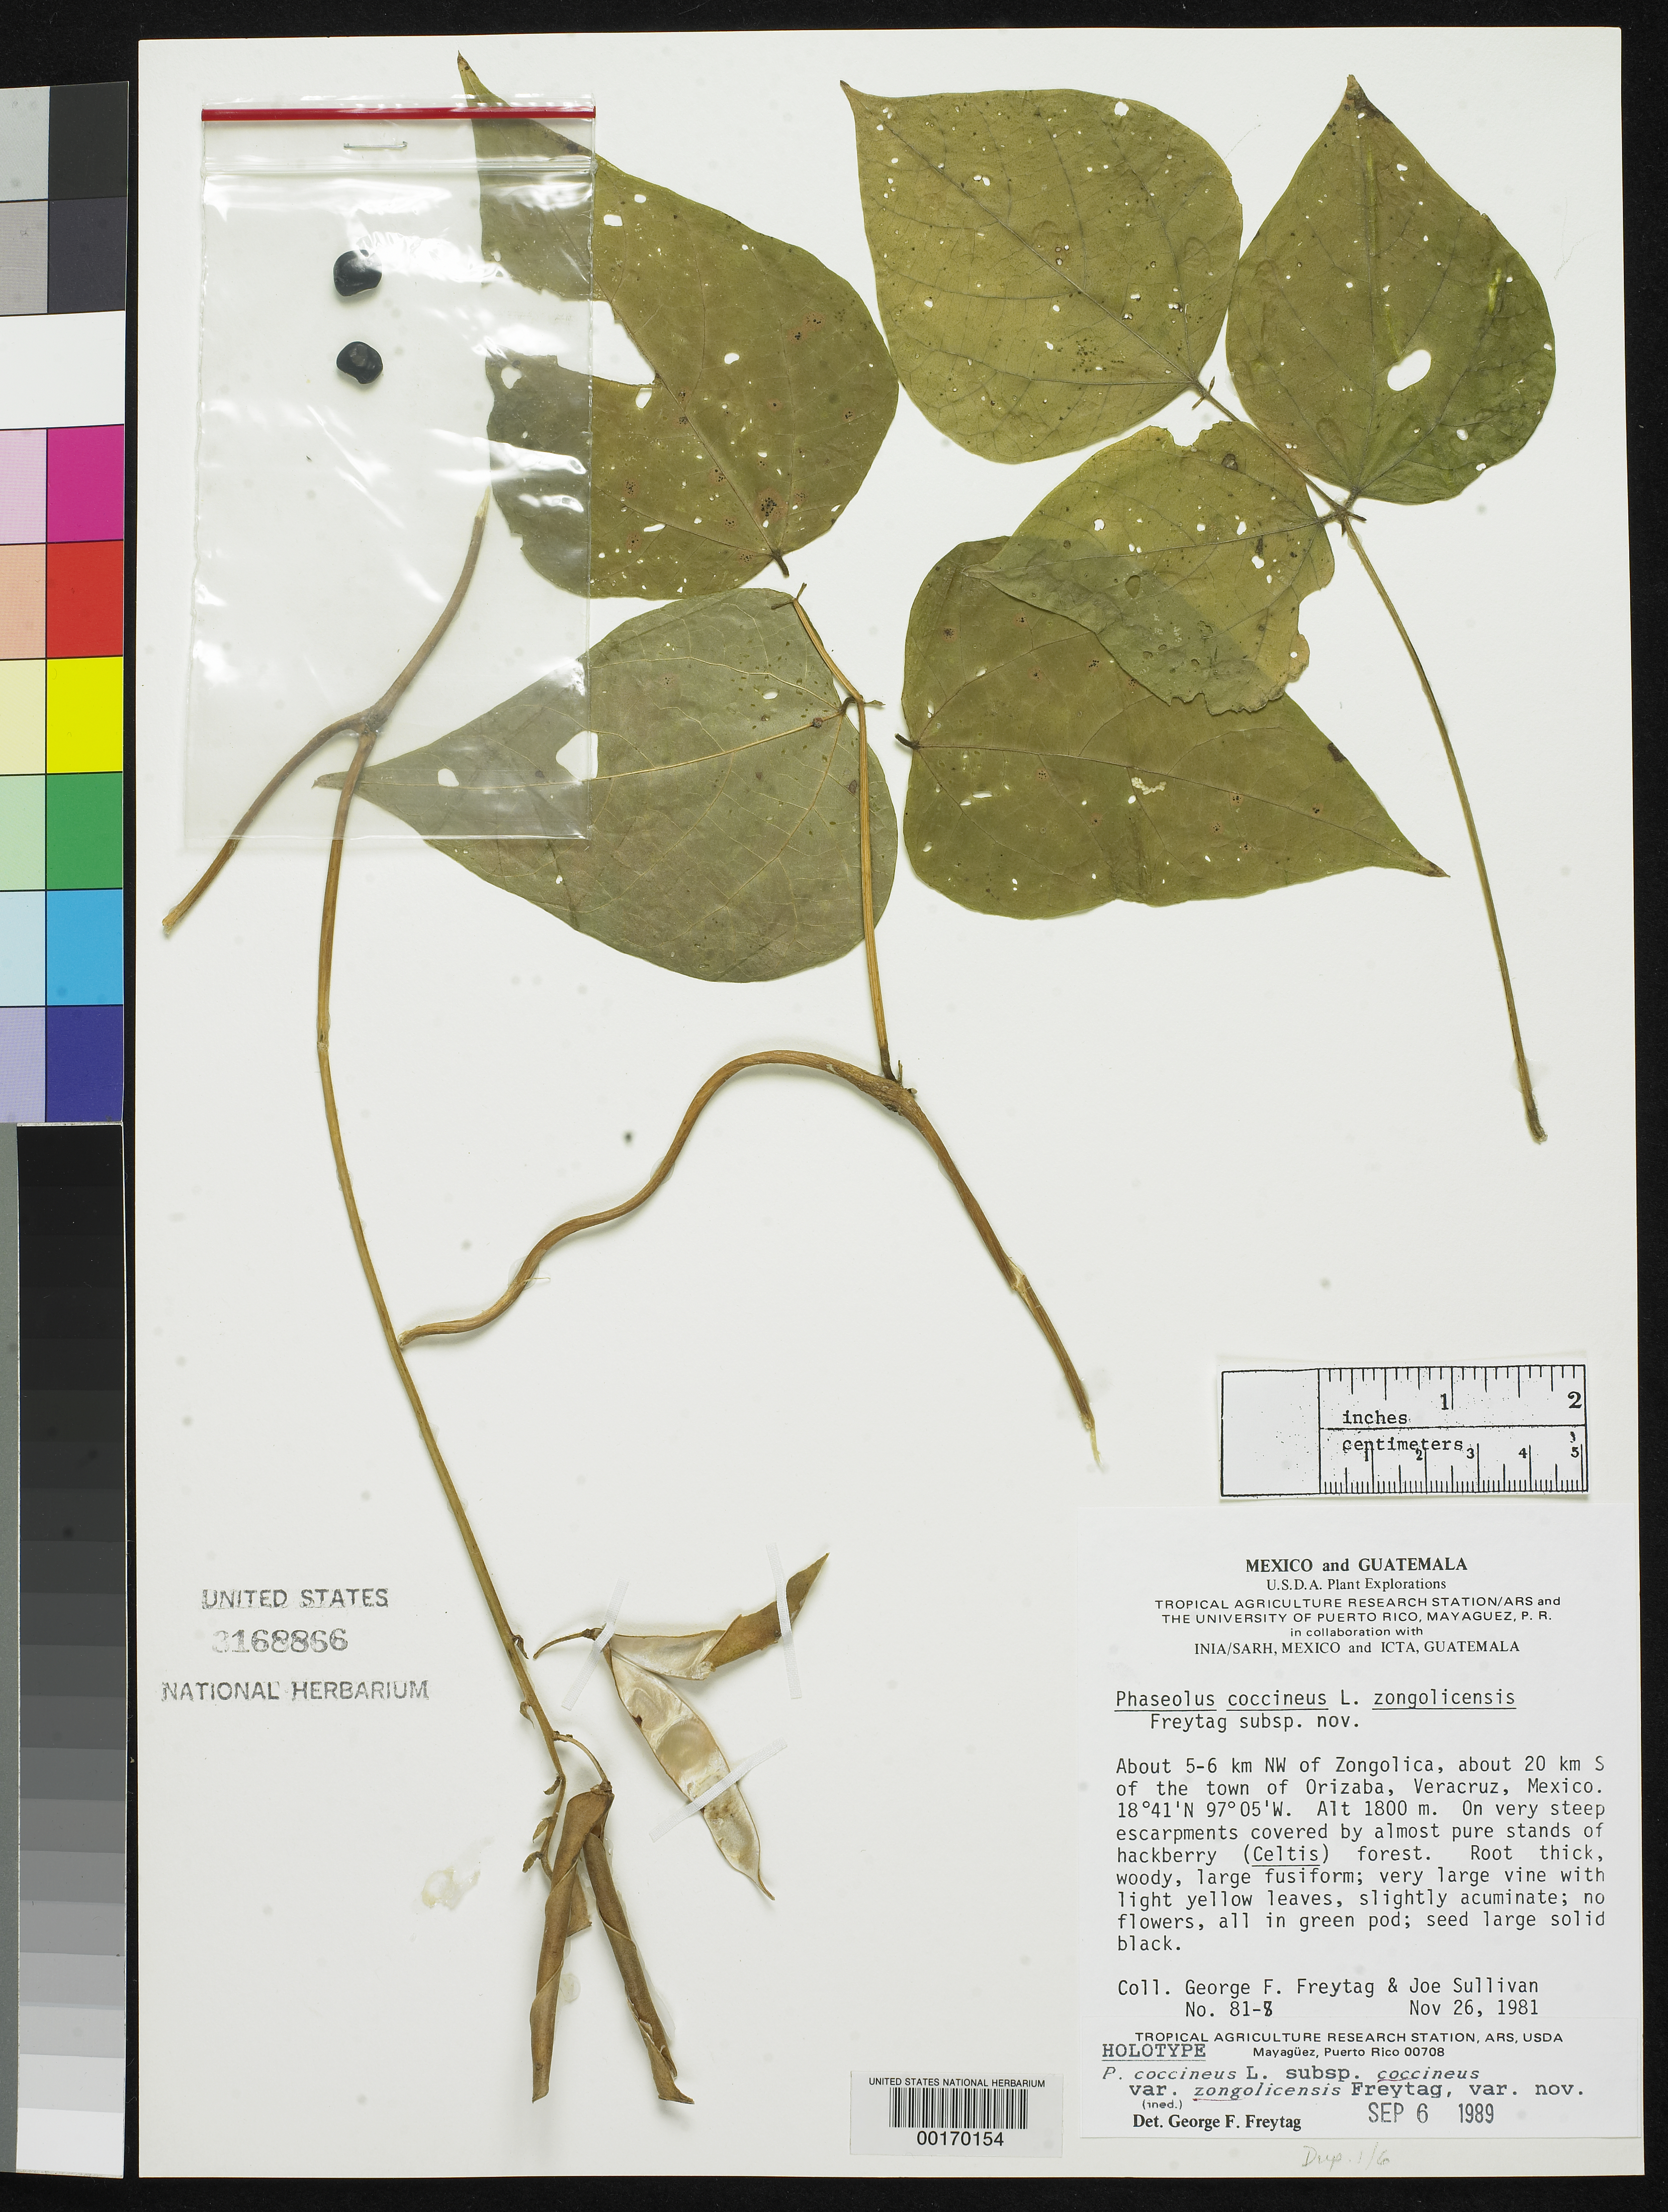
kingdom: Plantae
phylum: Tracheophyta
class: Magnoliopsida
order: Fabales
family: Fabaceae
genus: Phaseolus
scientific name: Phaseolus coccineus var. zongolicensis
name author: Freytag in Freytag & Debouck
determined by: Freytag, G. F.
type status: Holotype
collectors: G. F. Freytag & J. Sullivan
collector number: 81-8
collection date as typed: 26 Nov 1981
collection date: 1981-11-26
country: Mexico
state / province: Veracruz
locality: About 5-6 km NW of Zongolica, about 20 km S of the town of Orizaba, Veracruz, Mexico.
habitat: On very steep escarpments covered by almost pure stands of hackberry (Celtis) forest.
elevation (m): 1800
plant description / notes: Full taxon name: Phaseolus coccineus subsp. coccineus var. zongolicensis.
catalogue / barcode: US 3168866